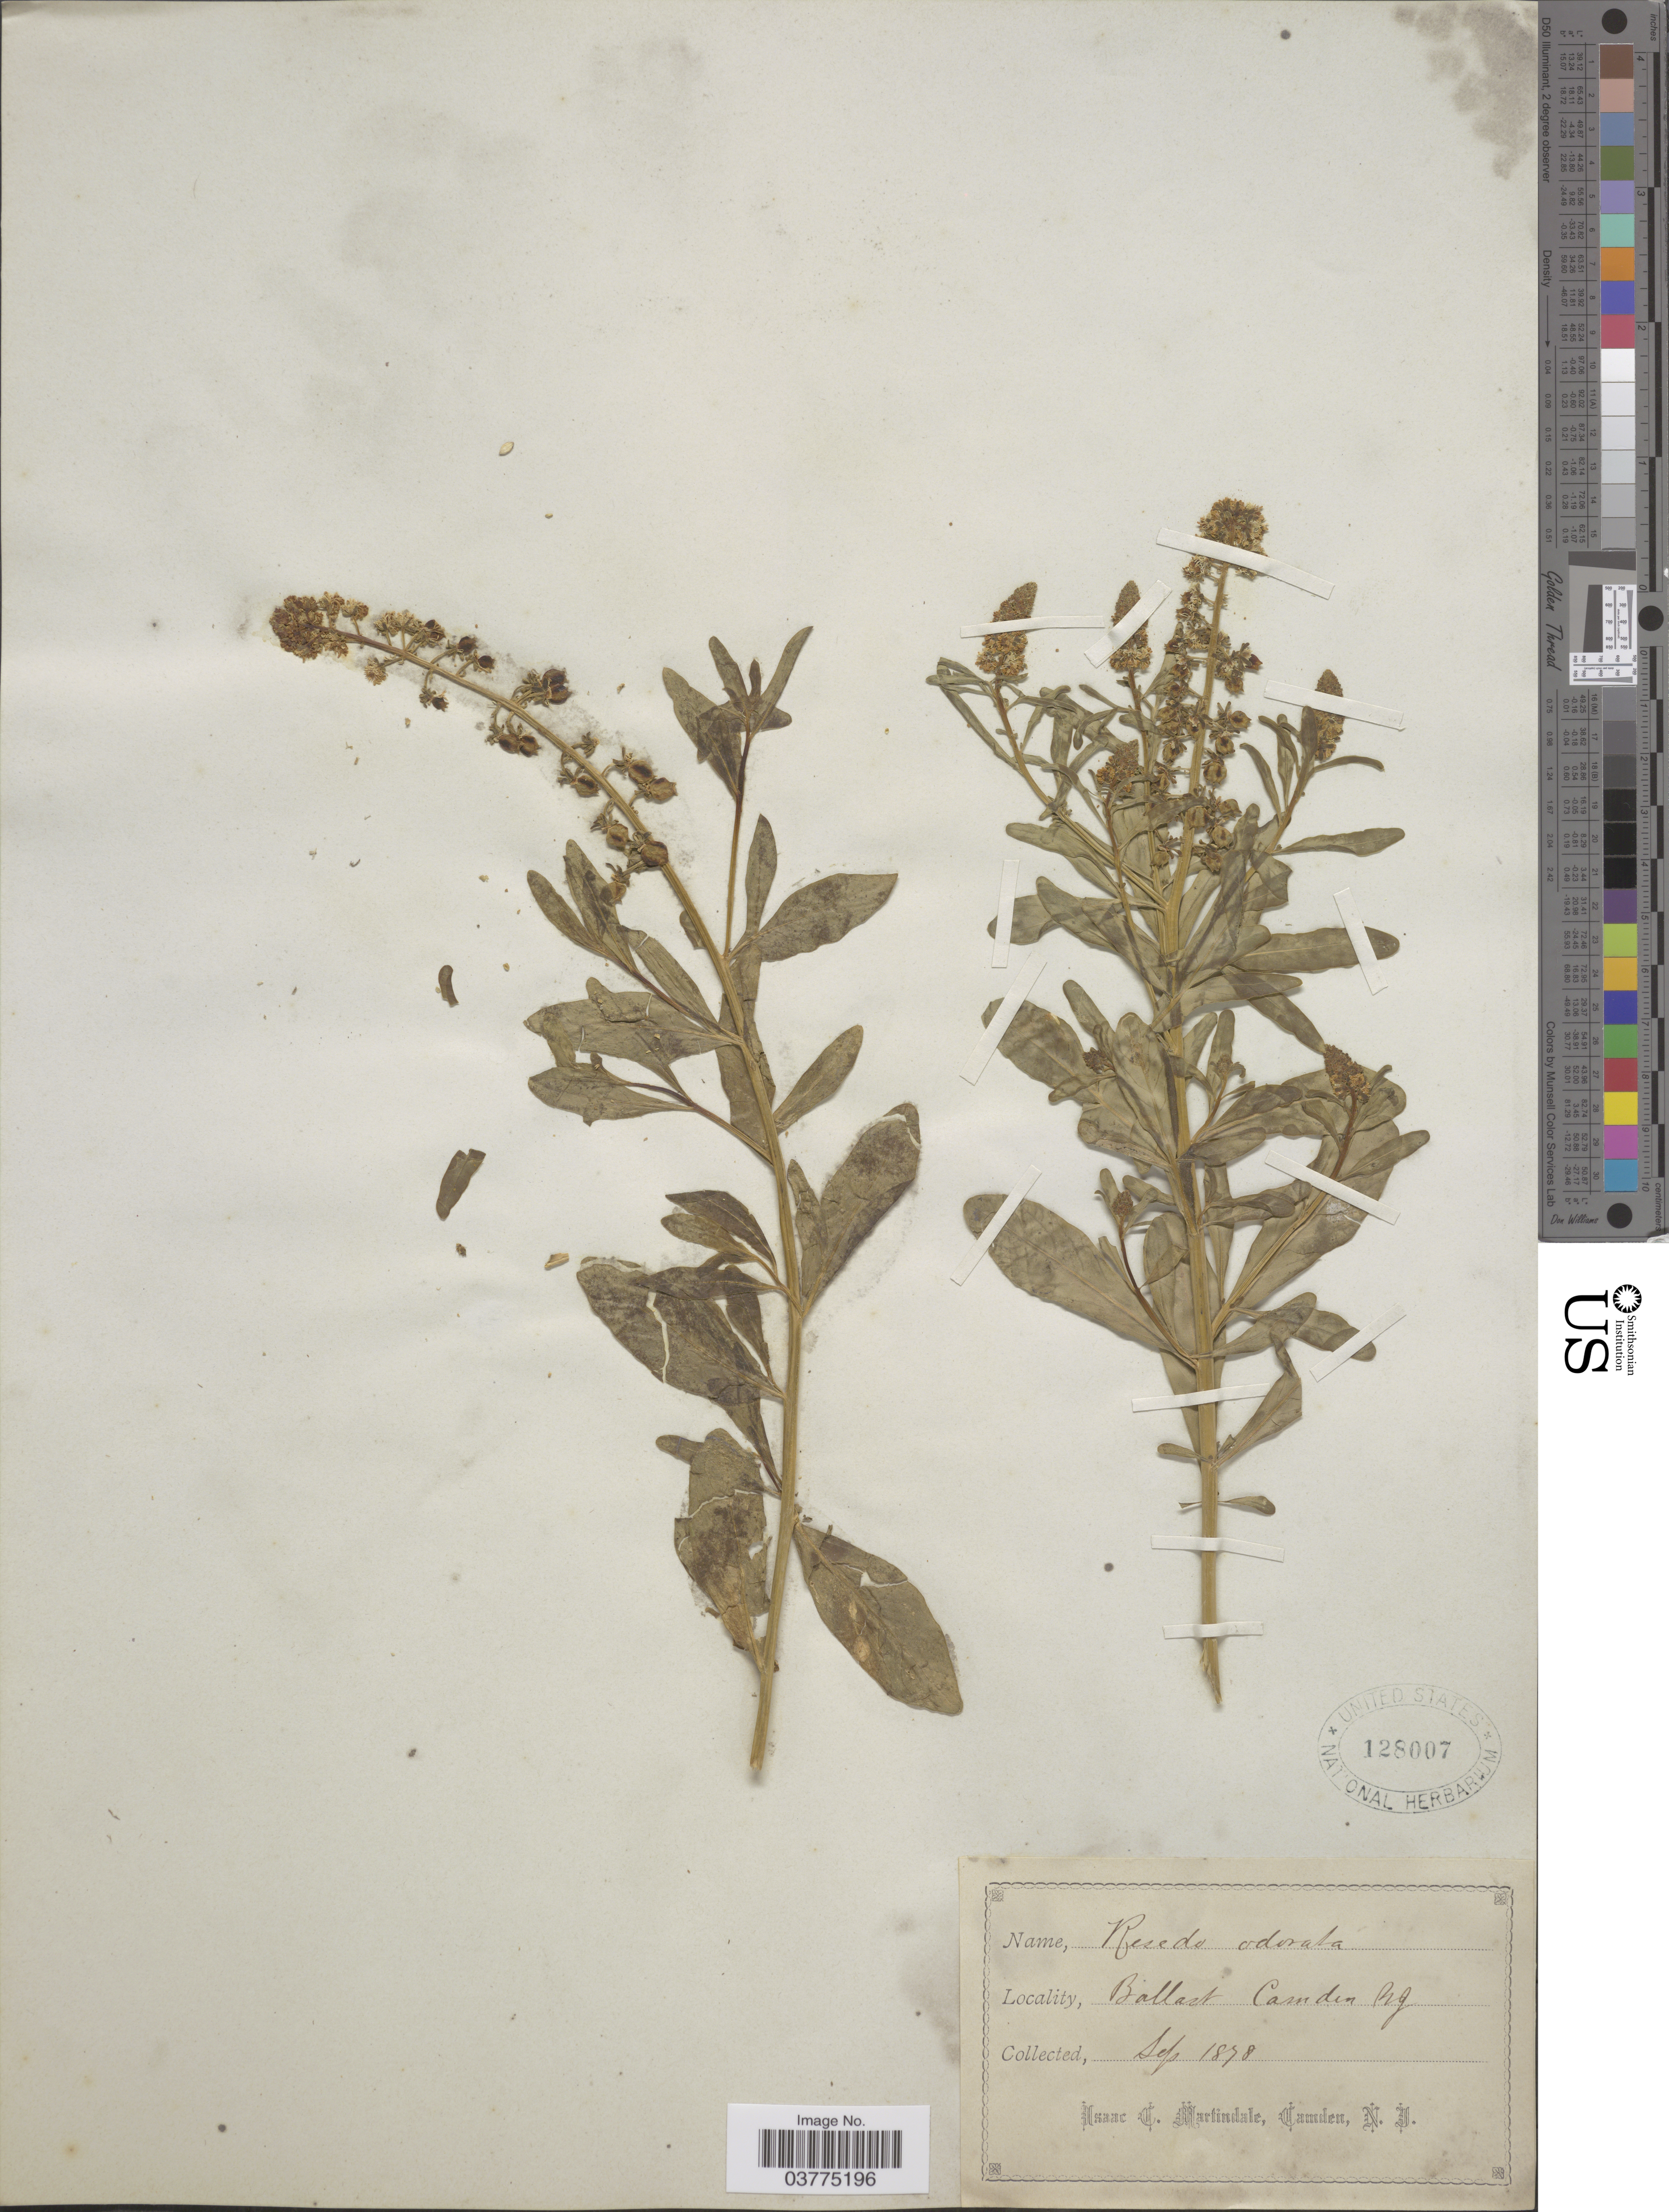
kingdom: Plantae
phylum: Tracheophyta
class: Magnoliopsida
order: Brassicales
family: Resedaceae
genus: Reseda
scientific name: Reseda odorata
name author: L.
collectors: I. C. Martindale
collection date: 1878-09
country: United States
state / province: New Jersey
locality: Ballast Camden.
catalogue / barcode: US 128007